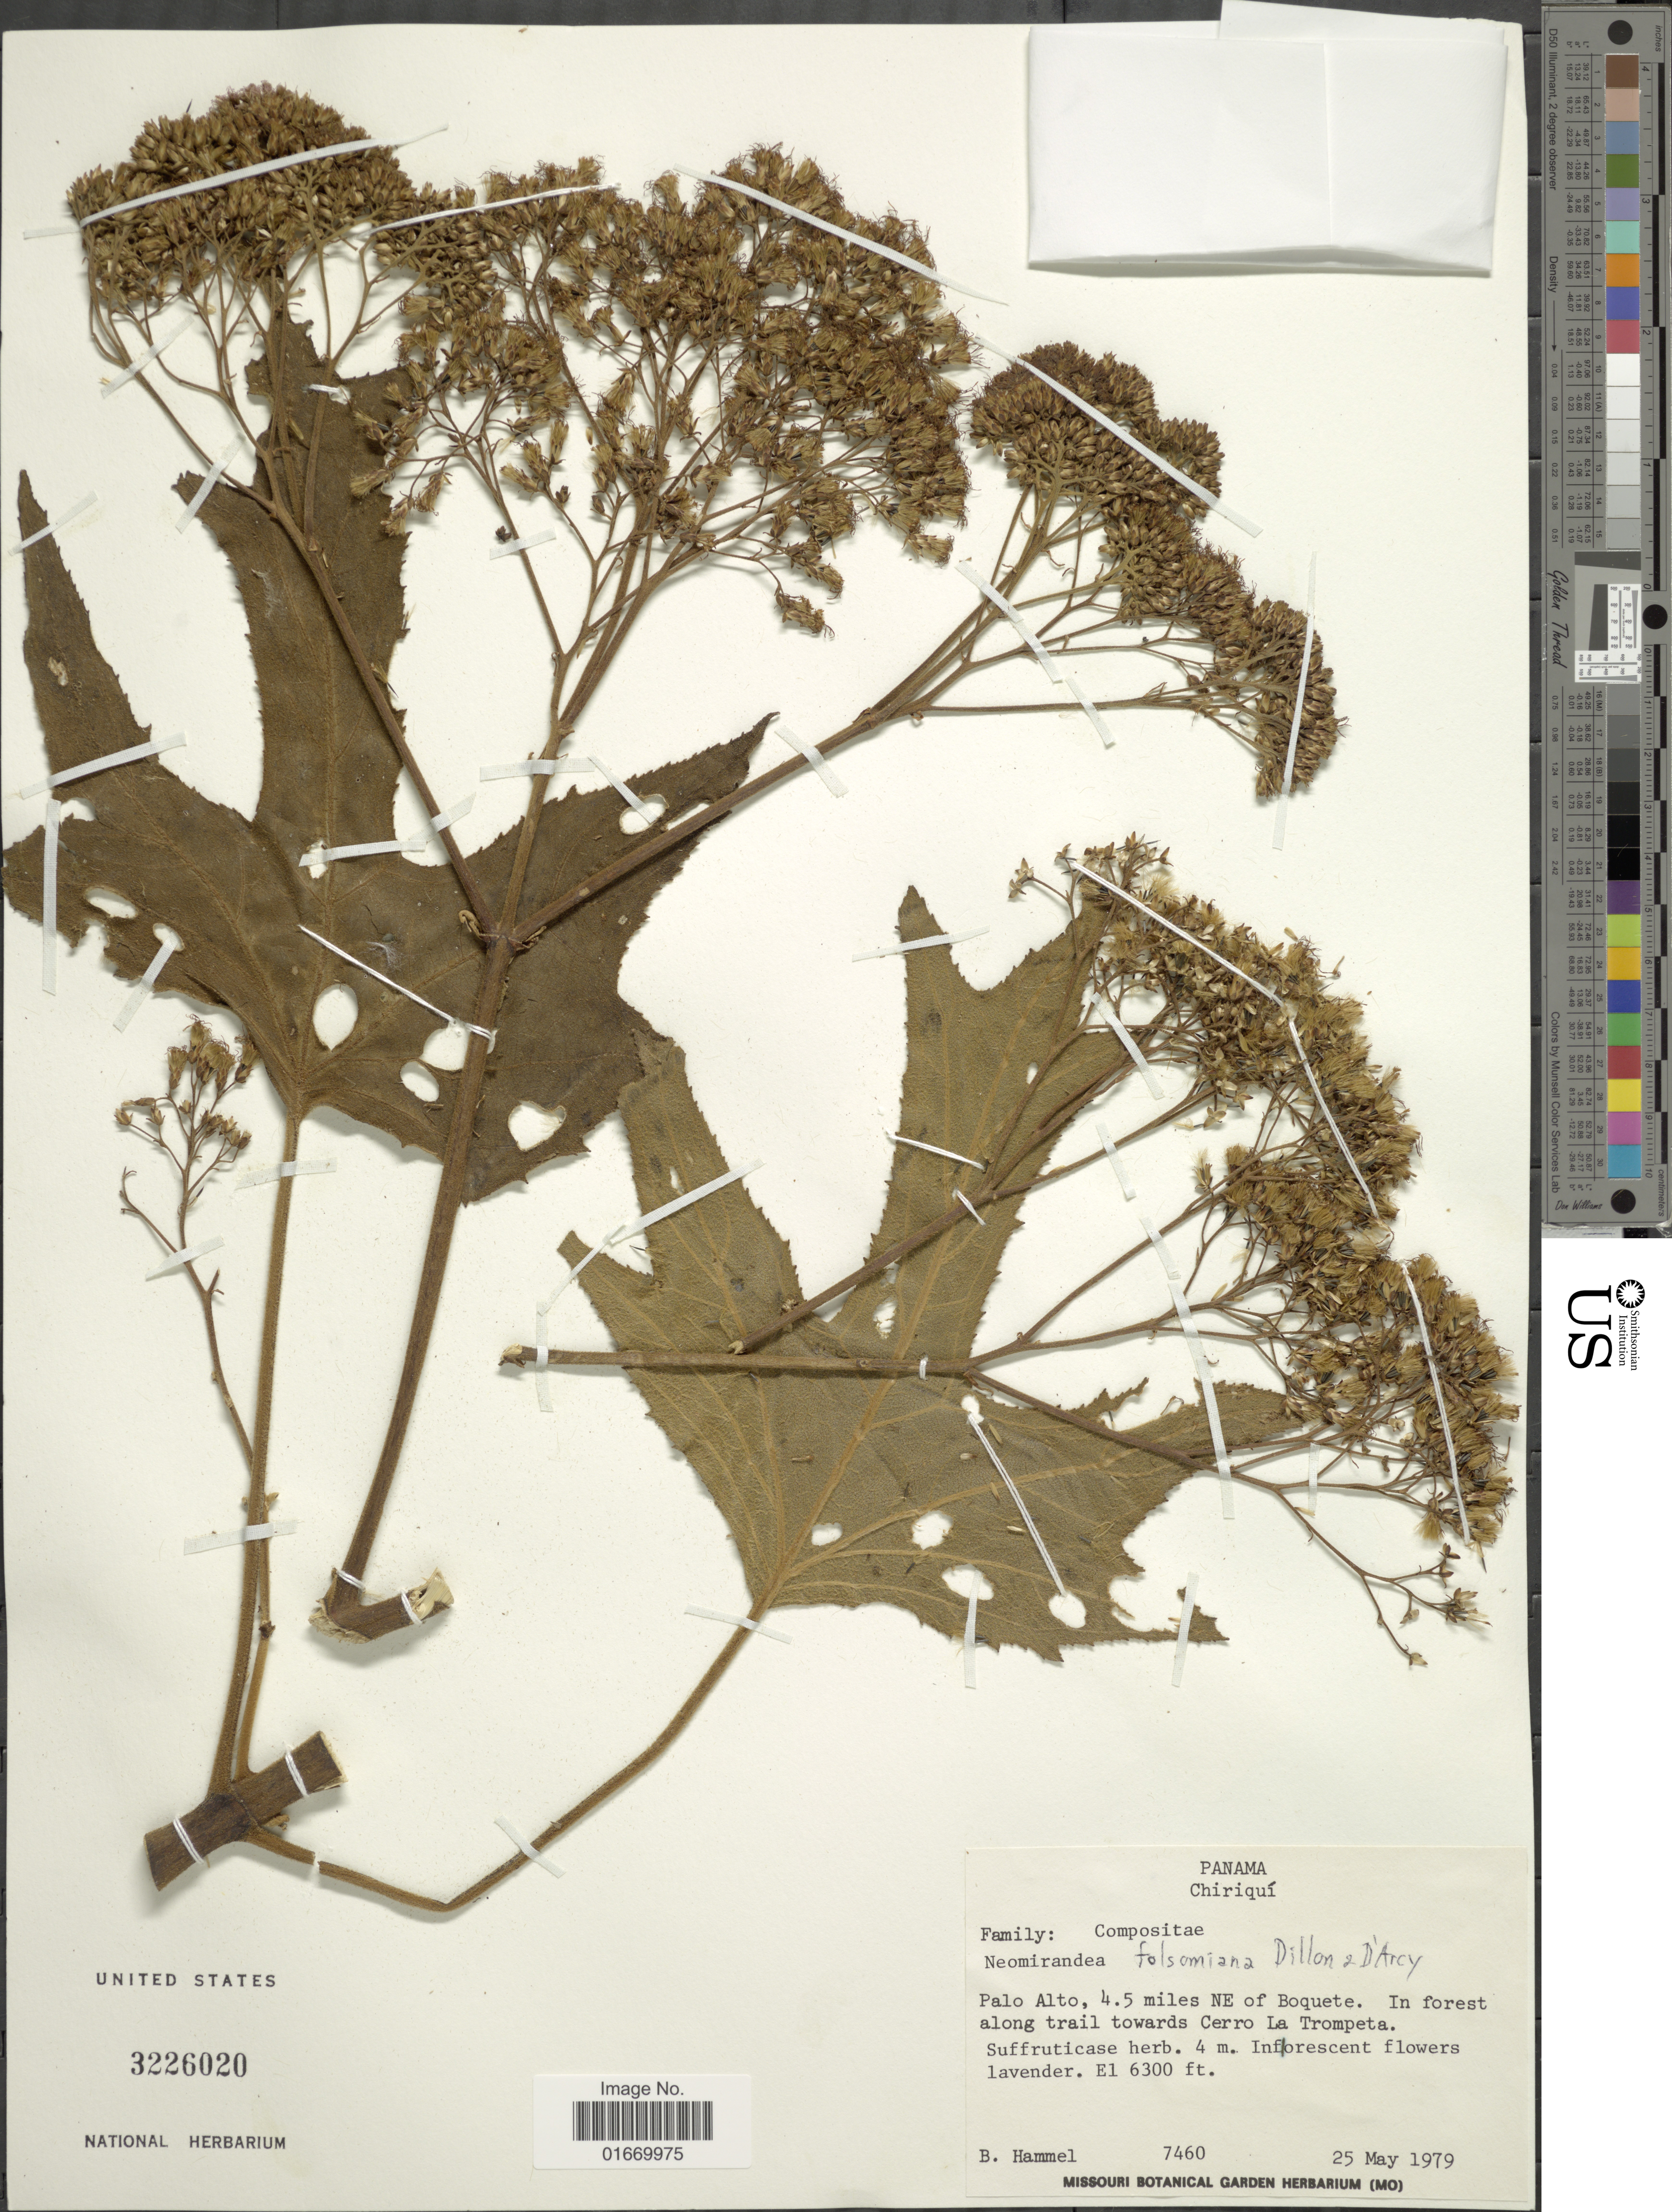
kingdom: Plantae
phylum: Tracheophyta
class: Magnoliopsida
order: Asterales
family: Asteraceae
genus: Neomirandea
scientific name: Neomirandea folsomiana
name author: M.O. Dillon & D'Arcy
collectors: B. Hammel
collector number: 7460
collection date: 1979-05-25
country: Panama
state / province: Chiriqui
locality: Palo Alto, 4.5 miles NE of Boquete, along trail towards Cerro La Trompeta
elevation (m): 1920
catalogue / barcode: US 3226020